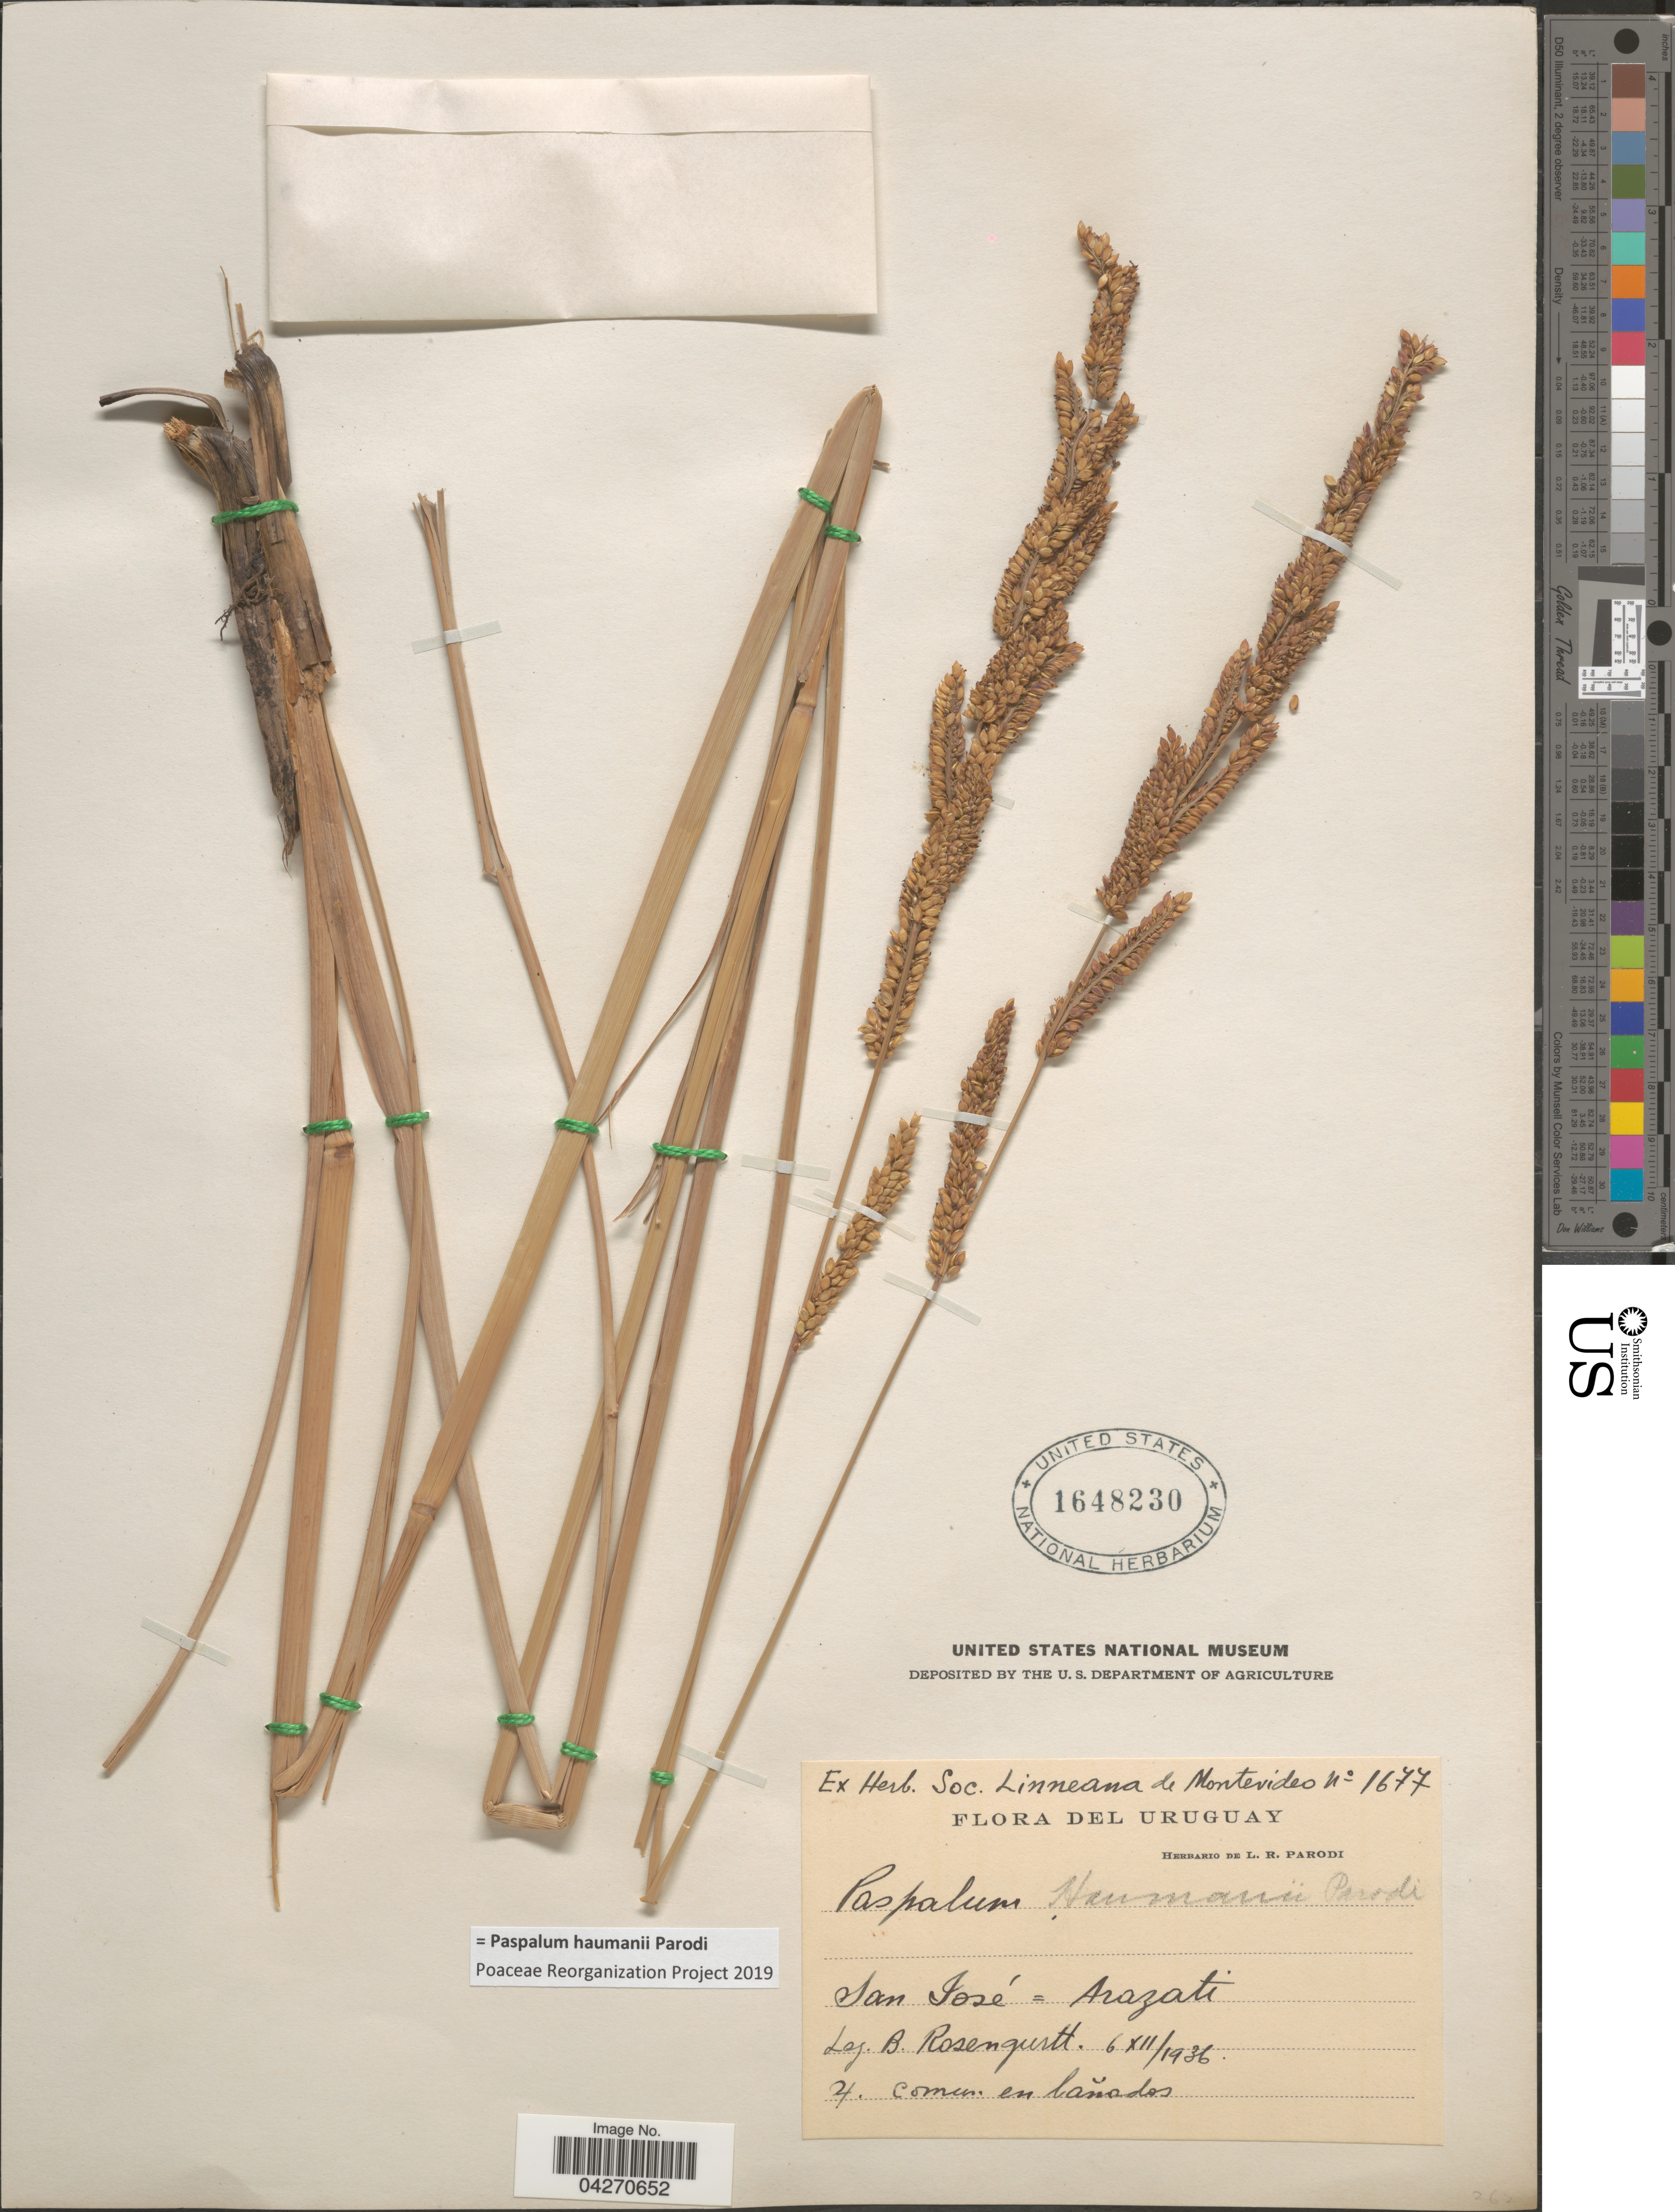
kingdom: Plantae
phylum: Tracheophyta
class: Liliopsida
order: Poales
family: Poaceae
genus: Paspalum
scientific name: Paspalum haumanii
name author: Parodi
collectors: B. Rosengurtt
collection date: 1936-12-06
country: Uruguay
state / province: San Jose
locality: Arazati.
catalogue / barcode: US 1648230